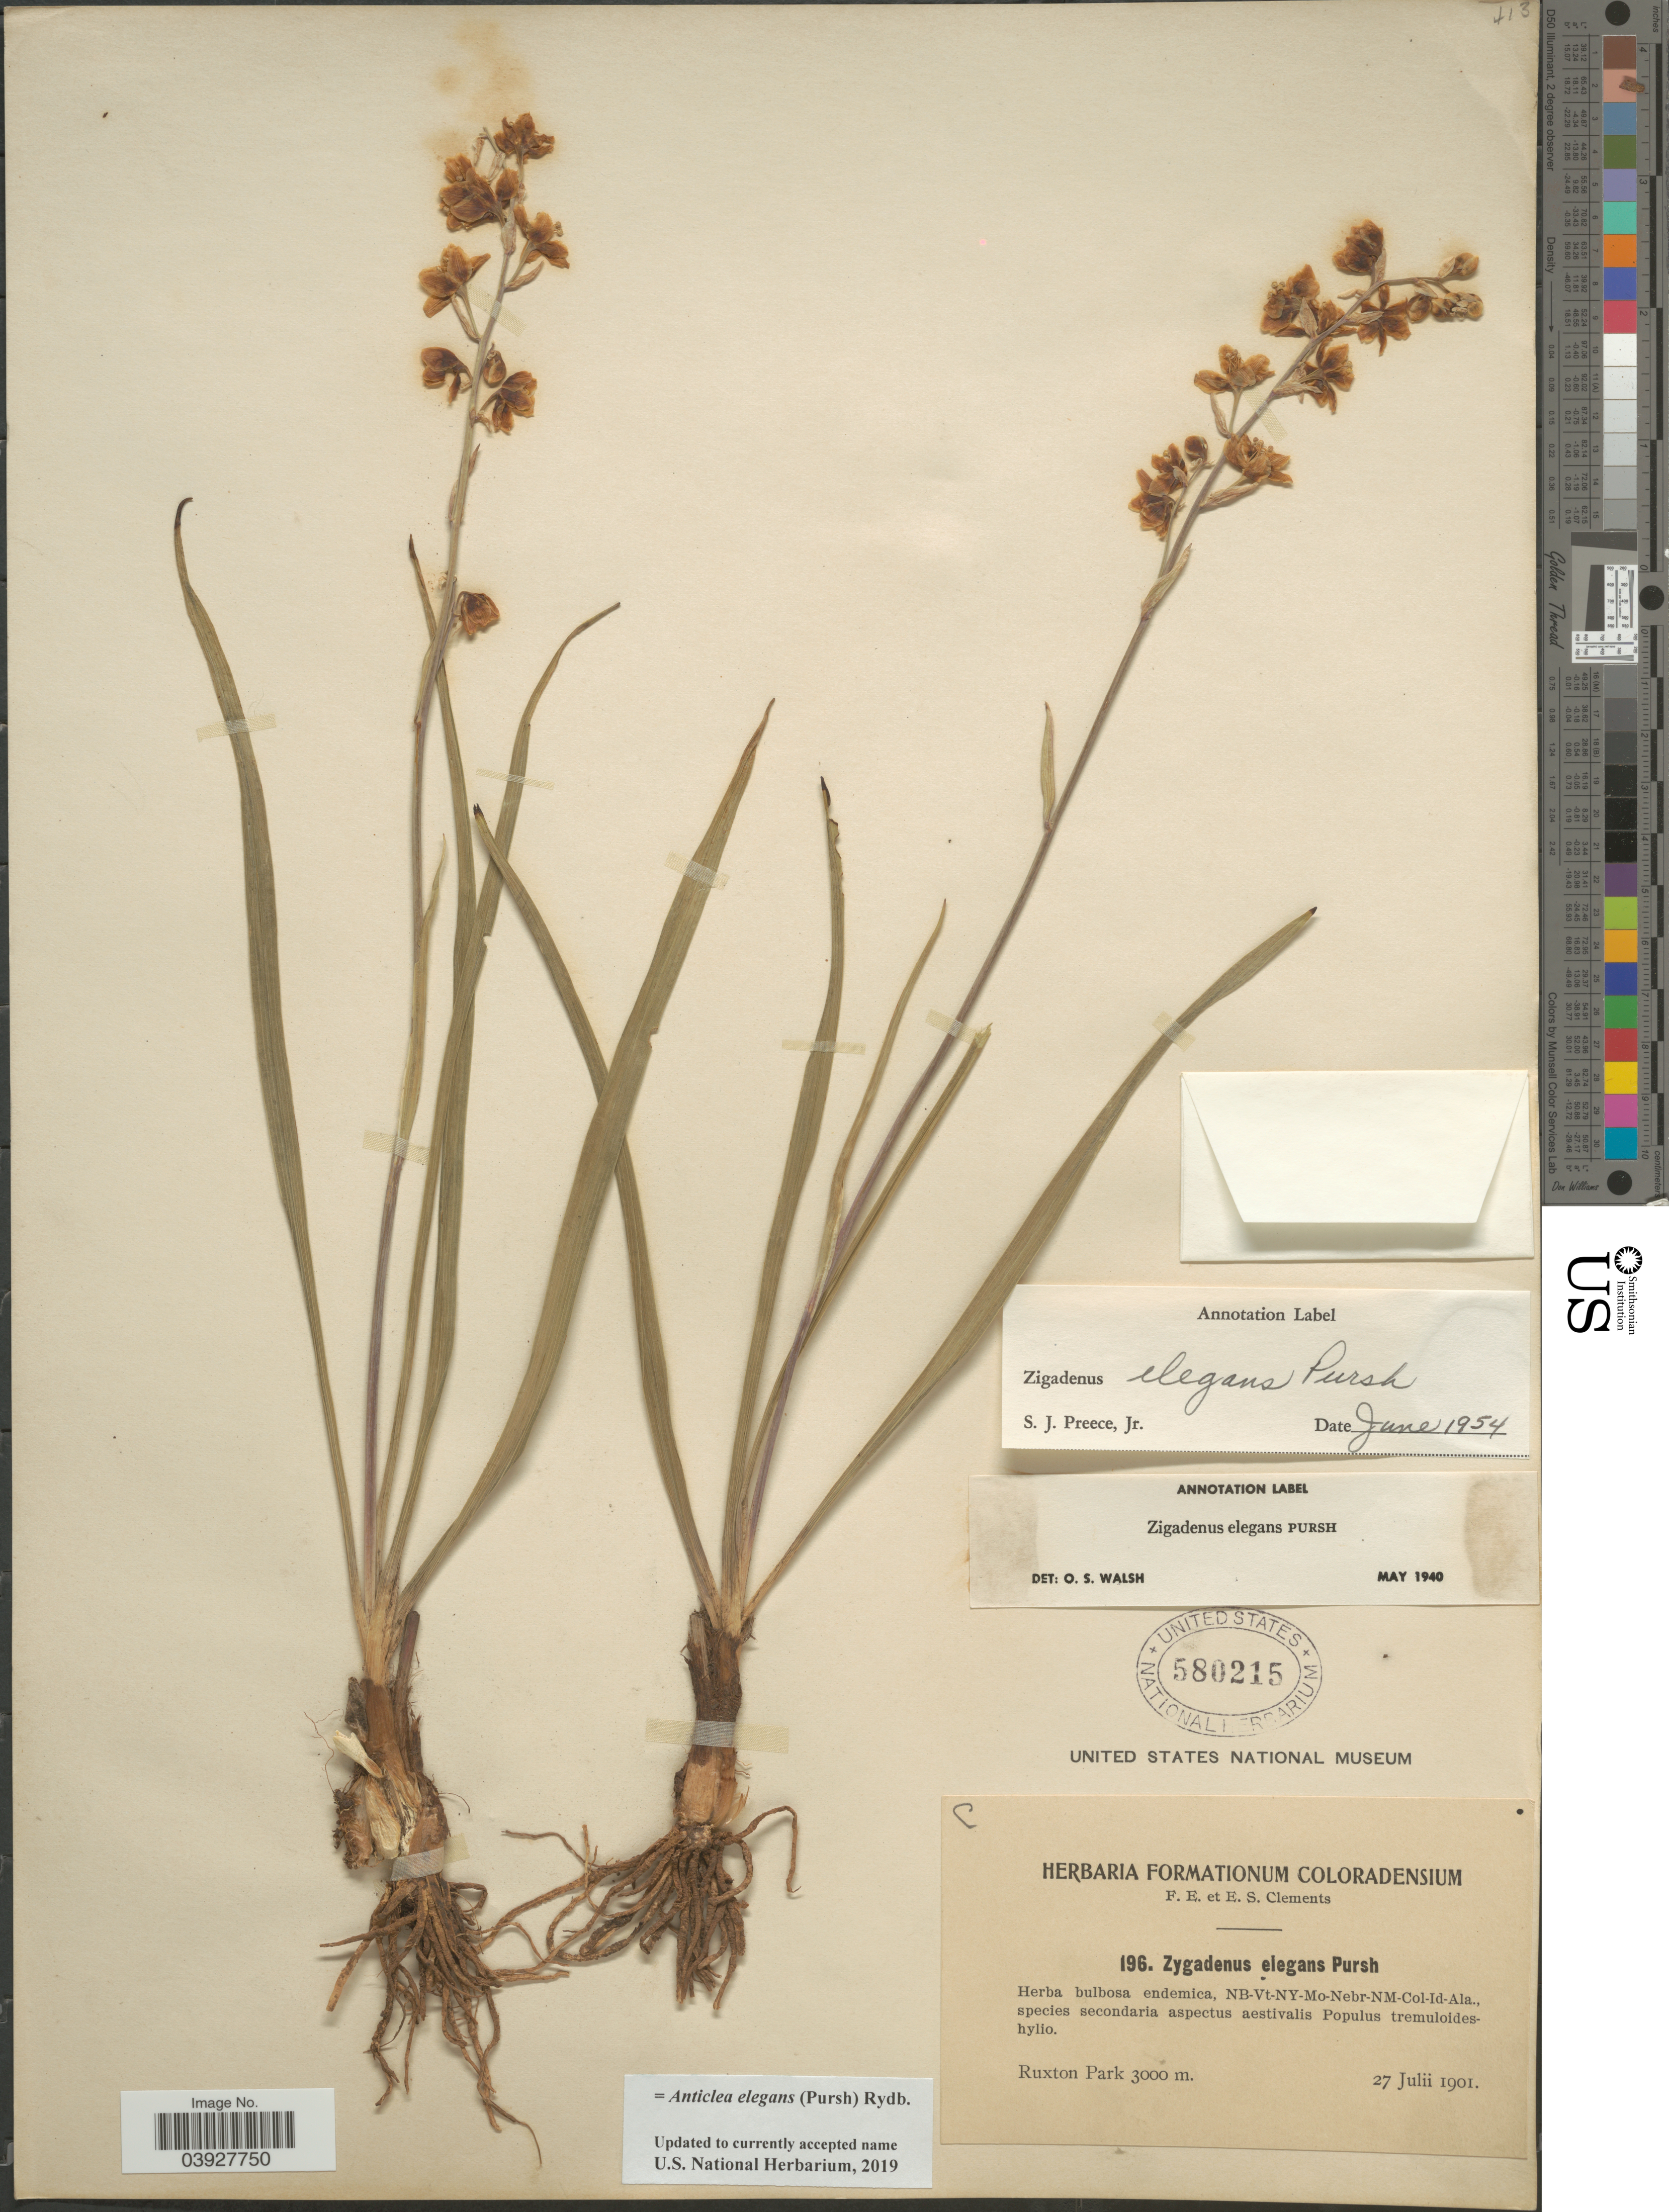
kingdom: Plantae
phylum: Tracheophyta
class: Liliopsida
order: Liliales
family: Melanthiaceae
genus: Anticlea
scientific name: Anticlea elegans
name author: (Pursh) Rydb.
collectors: F. E. Clements & E. S. Clements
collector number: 196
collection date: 1901-07-27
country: United States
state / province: Colorado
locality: Ruxton Park.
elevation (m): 3000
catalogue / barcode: US 580215